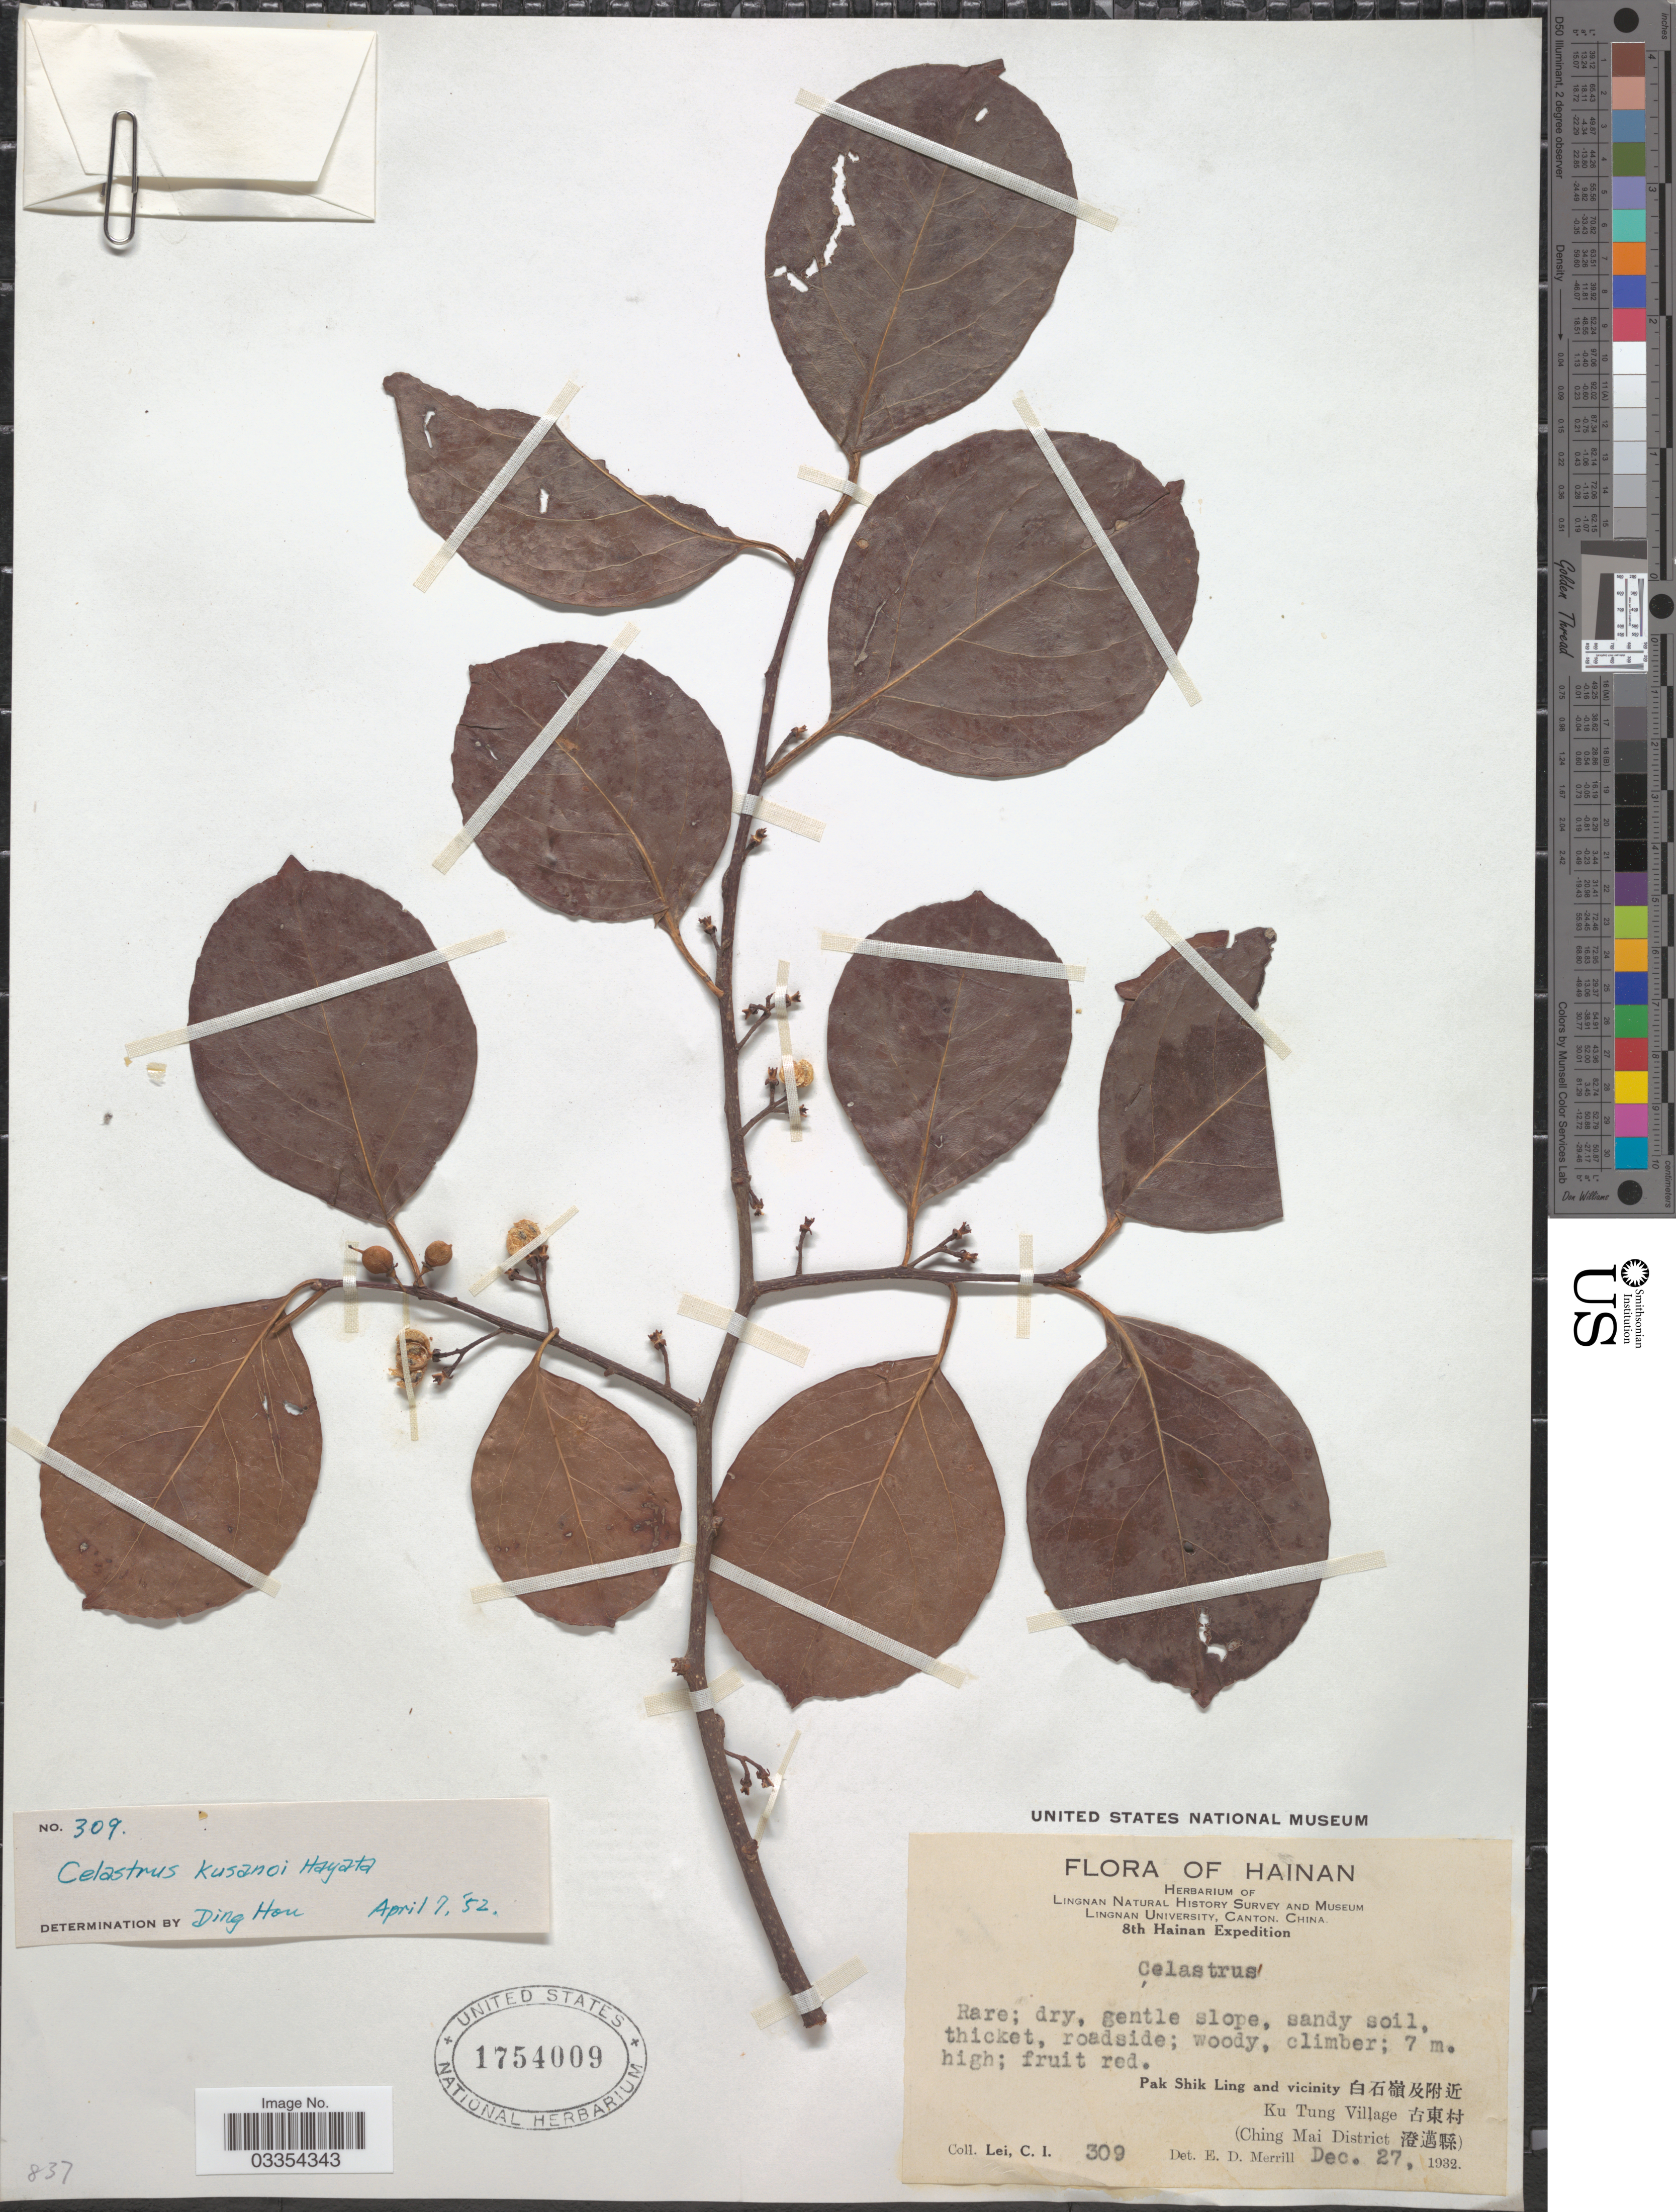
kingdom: Plantae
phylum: Tracheophyta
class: Magnoliopsida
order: Celastrales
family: Celastraceae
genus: Celastrus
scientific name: Celastrus kusanoi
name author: Hayata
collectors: C. I. Lei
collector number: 309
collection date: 1932-12-27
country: China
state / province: Hainan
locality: Pak Shik Ling and vicinity. X. Ku Tung Village. X. (Ching Mai District X).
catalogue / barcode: US 1754009